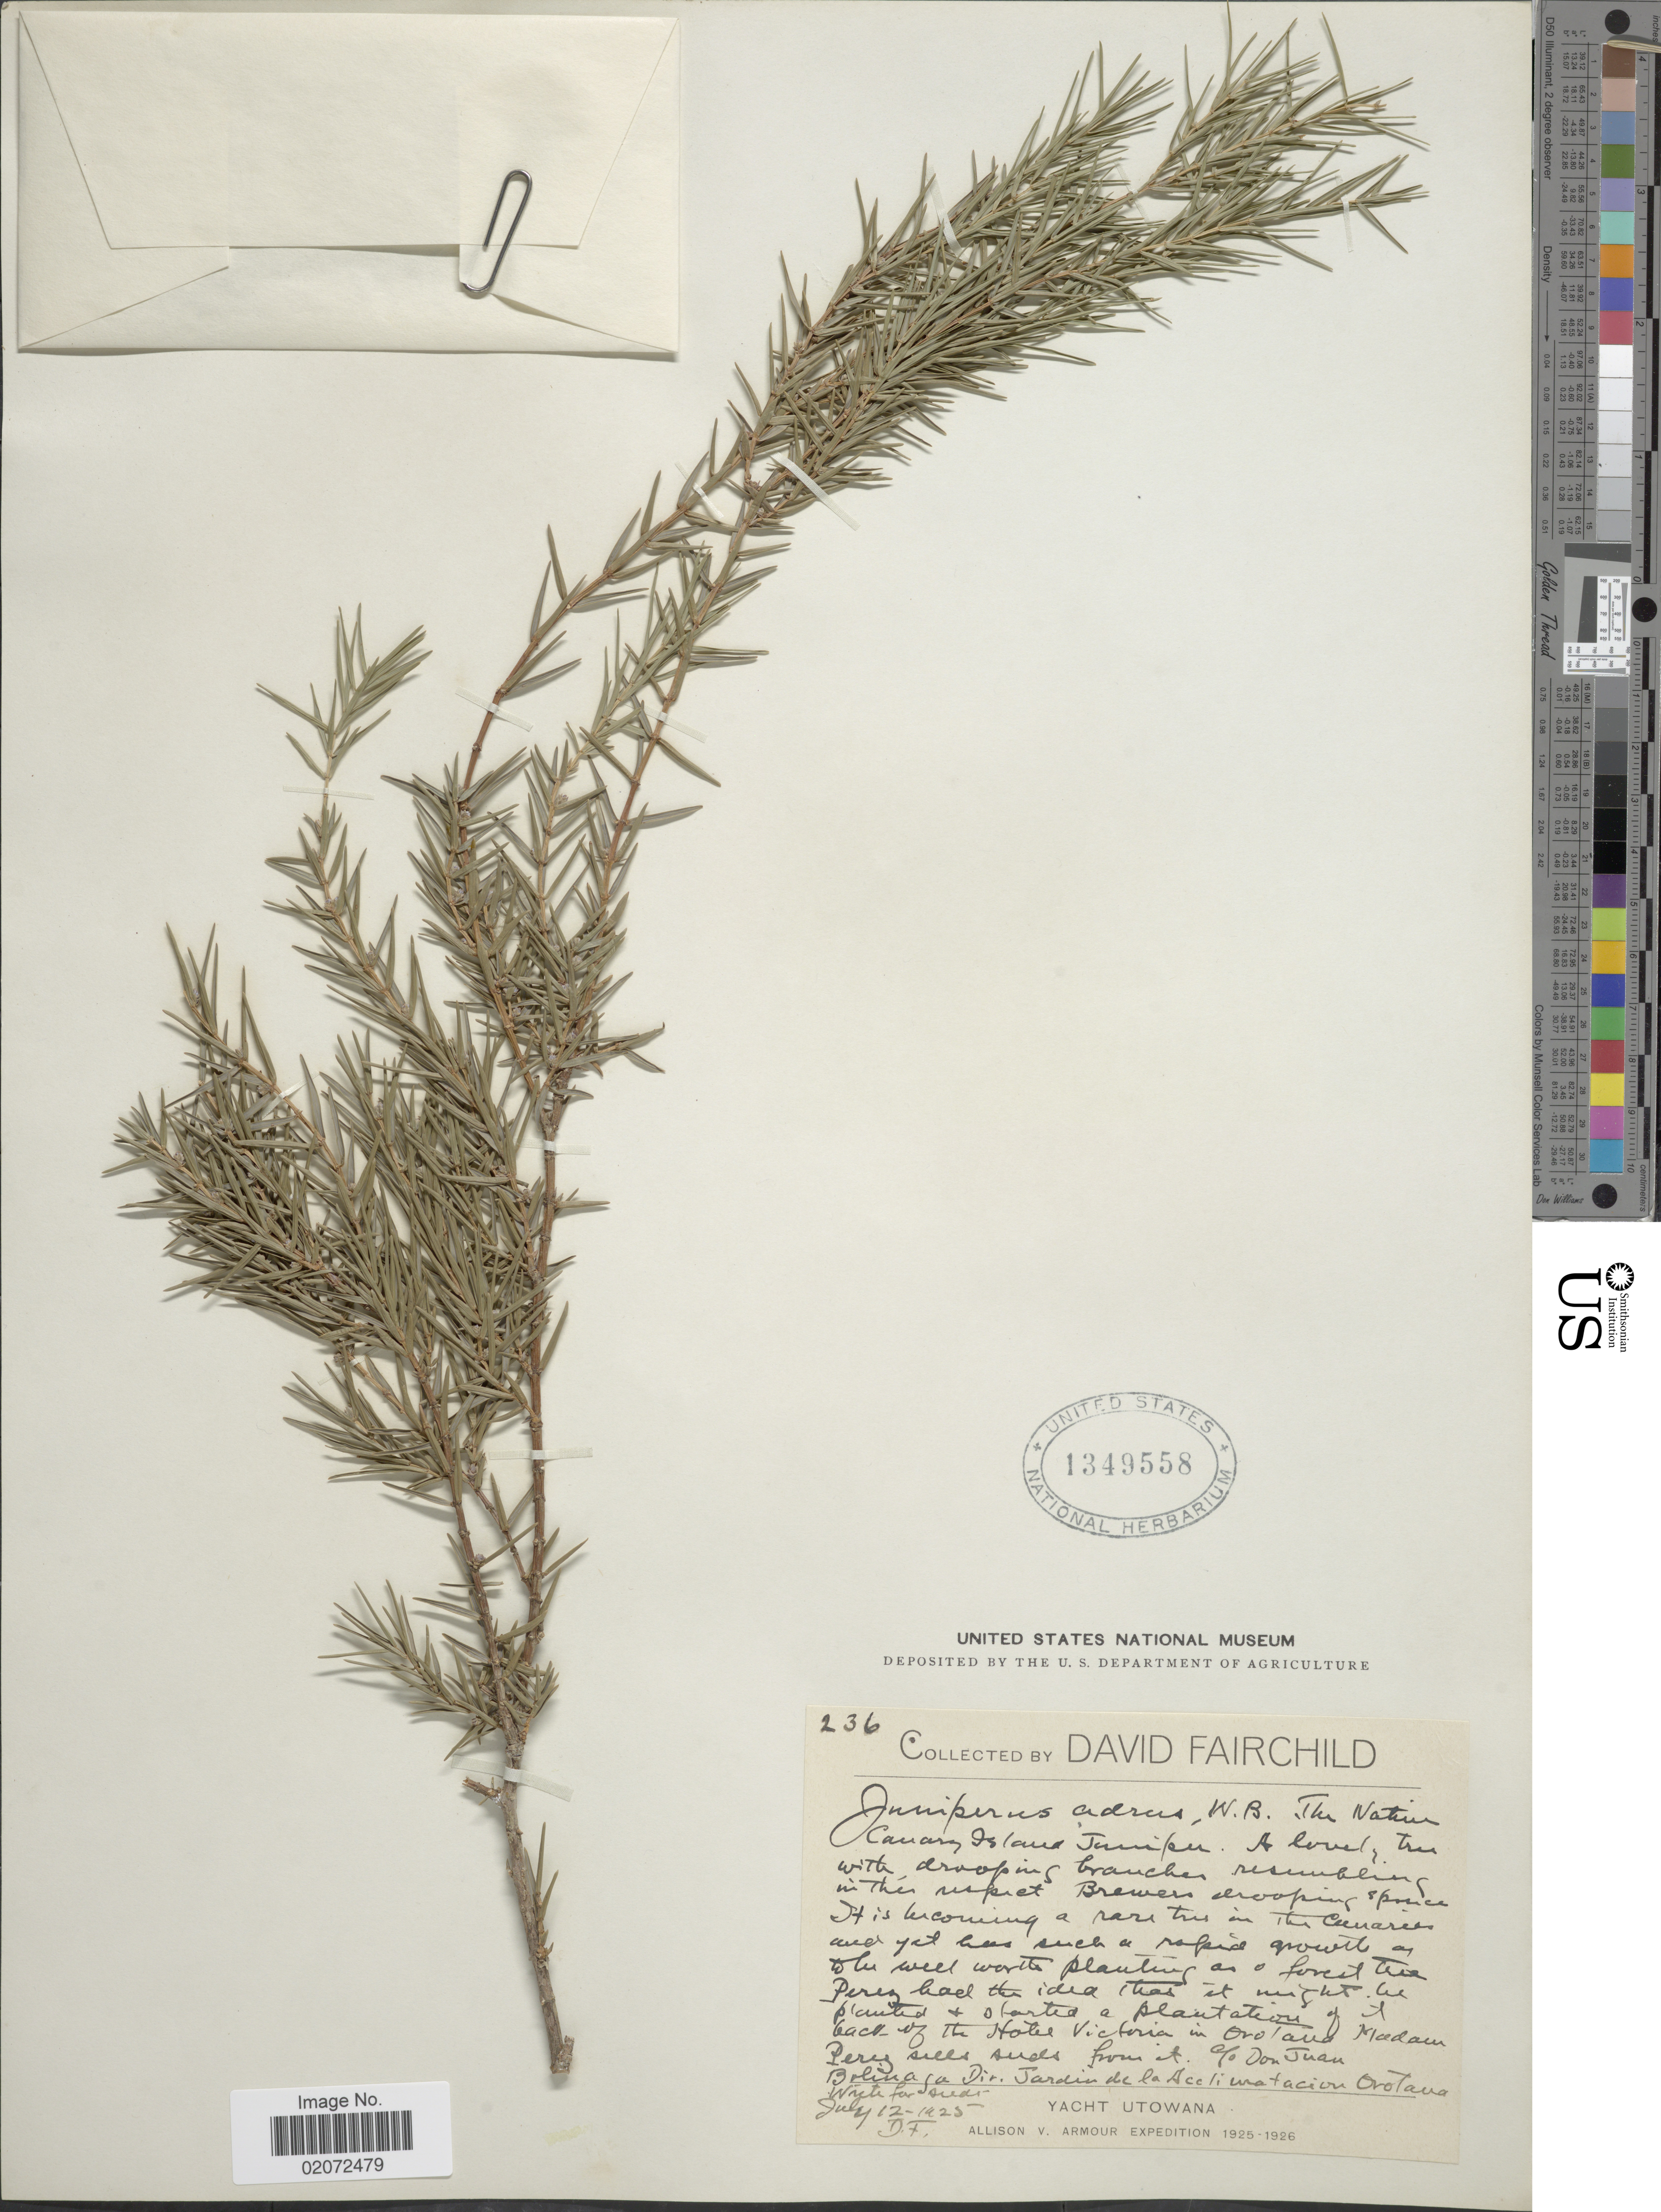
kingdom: Plantae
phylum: Tracheophyta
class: Pinopsida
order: Pinales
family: Cupressaceae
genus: Juniperus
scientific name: Juniperus cedrus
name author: Webb. & Berthel.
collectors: D. Fairchild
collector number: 236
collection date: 1925-07-12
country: Spain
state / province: Canarias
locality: Back of the Hotel Victoria in Orotana [unsure placement]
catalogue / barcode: US 1349558